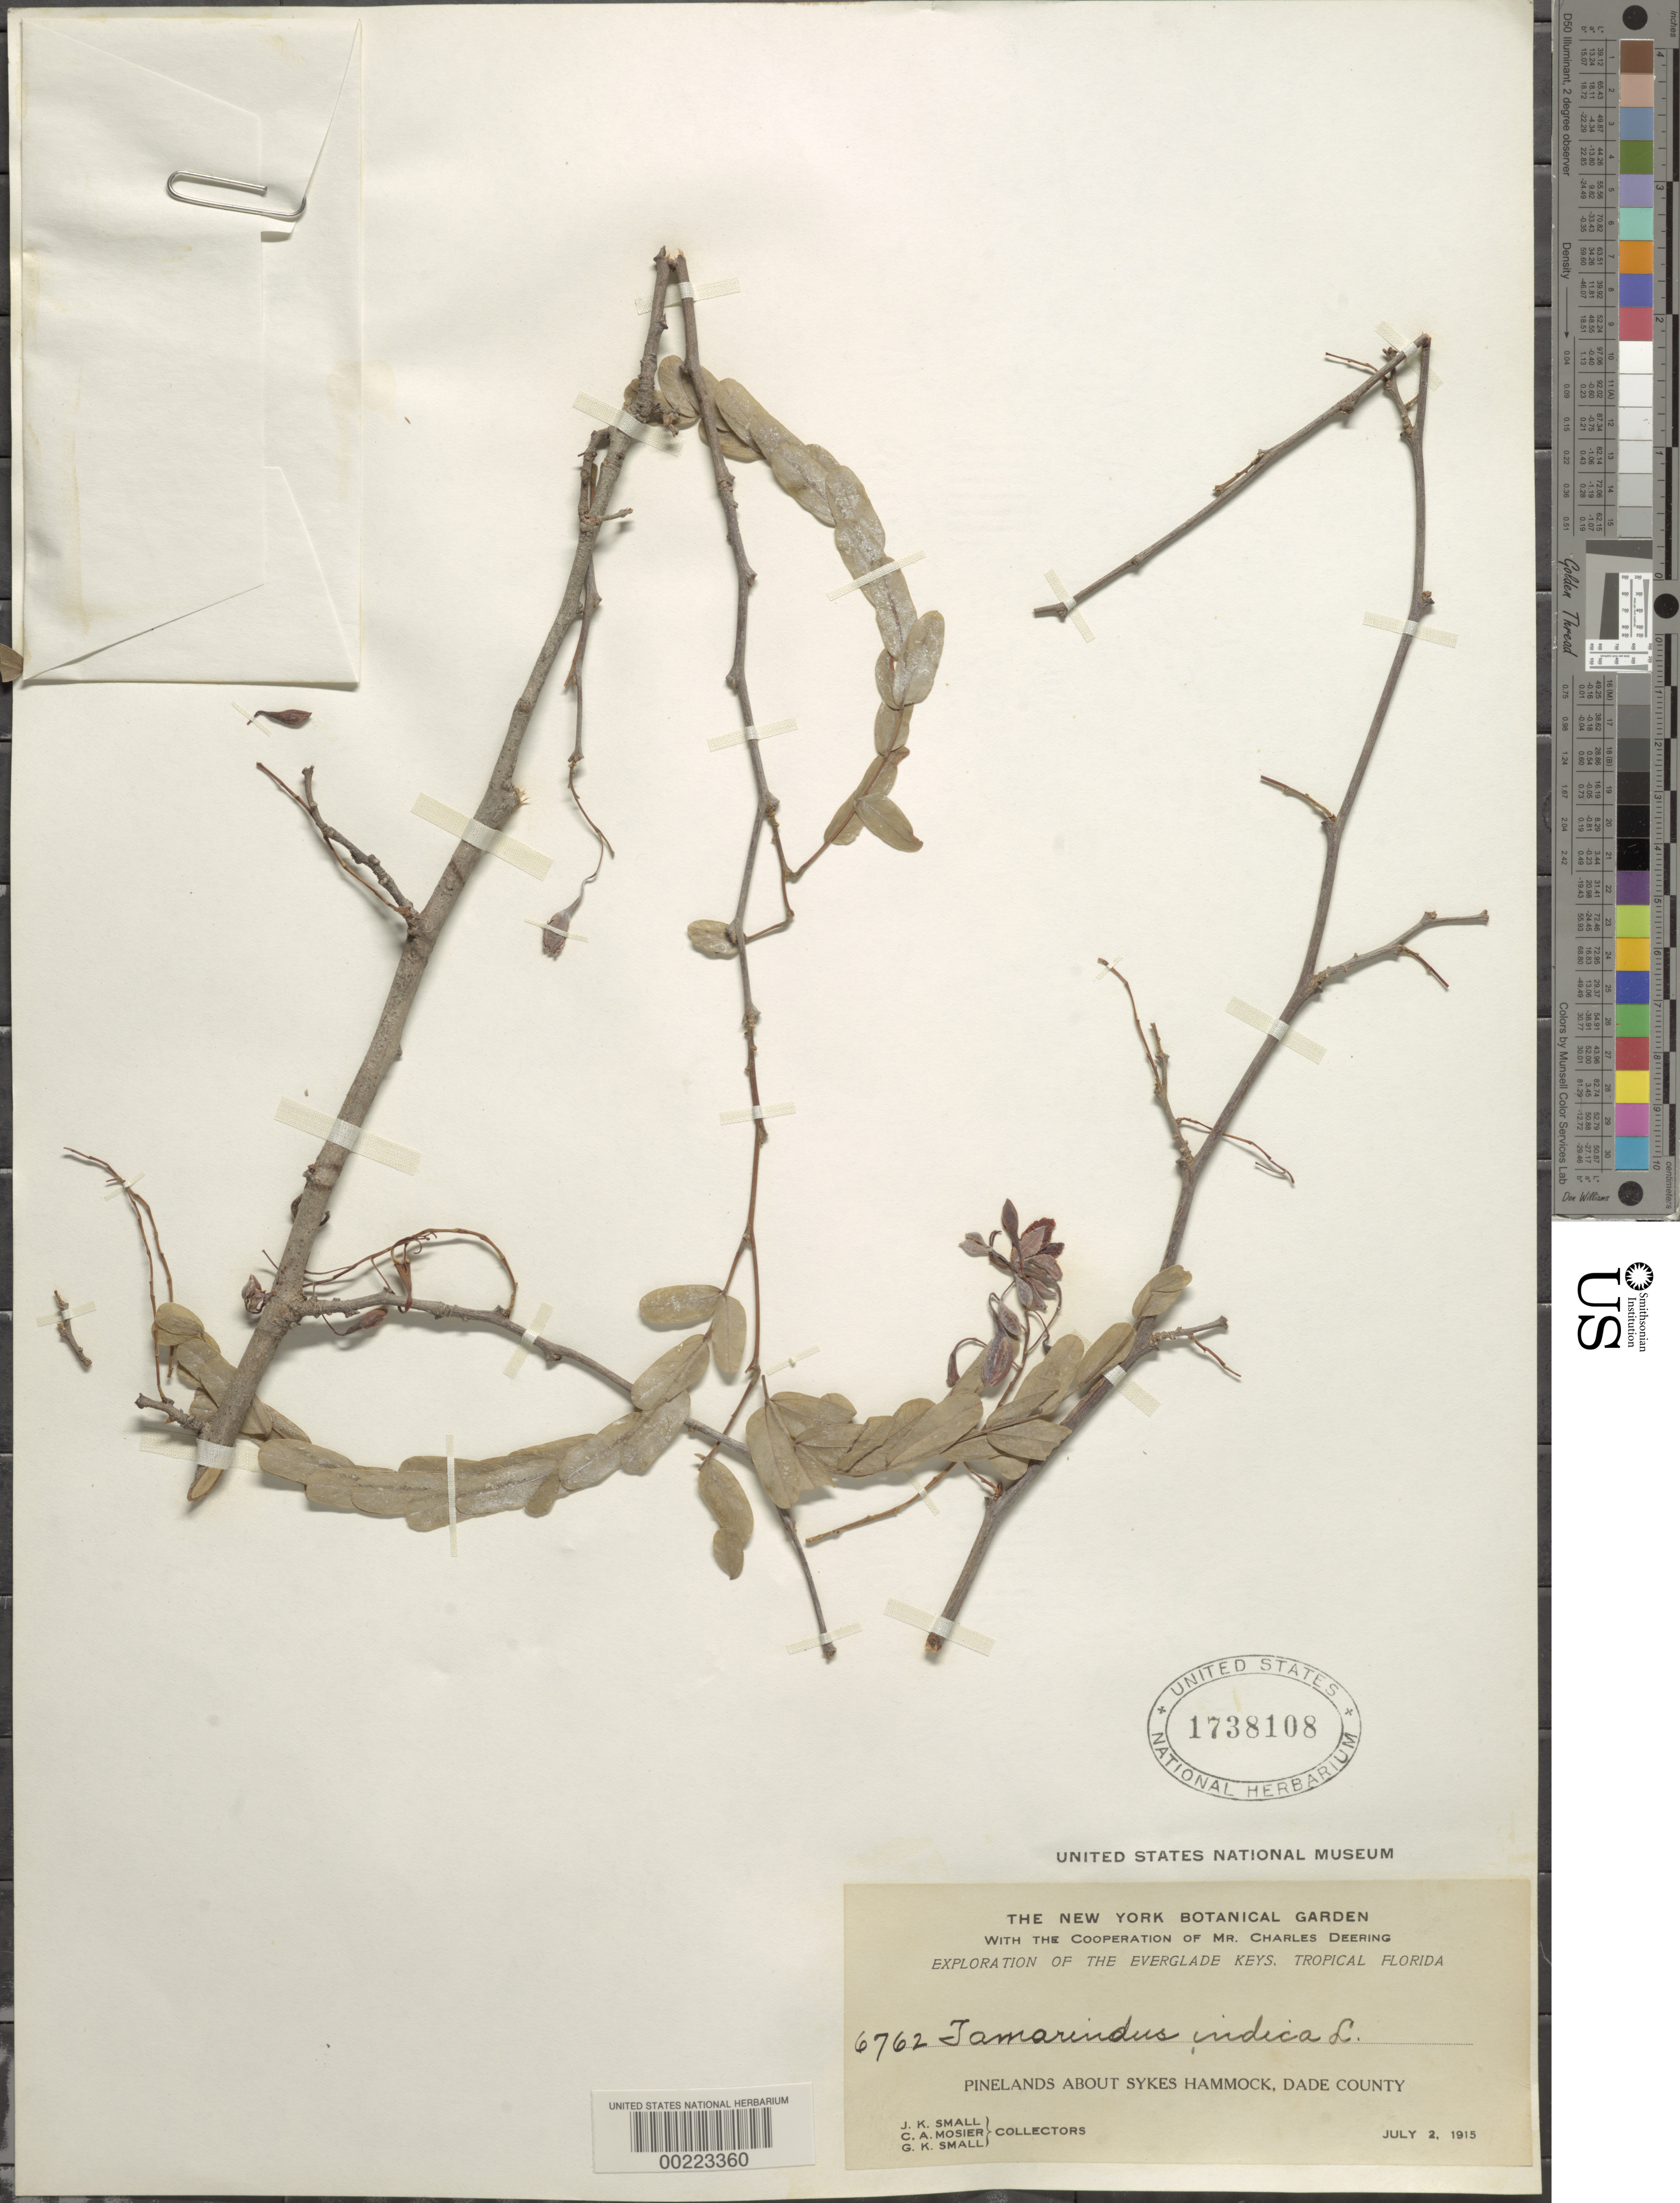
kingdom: Plantae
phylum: Tracheophyta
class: Magnoliopsida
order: Fabales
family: Fabaceae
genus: Tamarindus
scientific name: Tamarindus indica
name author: L.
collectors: J. K. Small, C. A. Mosier & G. K. Small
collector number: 6762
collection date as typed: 02 Jul 1915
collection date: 1915-07-02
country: United States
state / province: Florida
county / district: Dade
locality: Pinelands about sykes hammock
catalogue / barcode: US 1738108